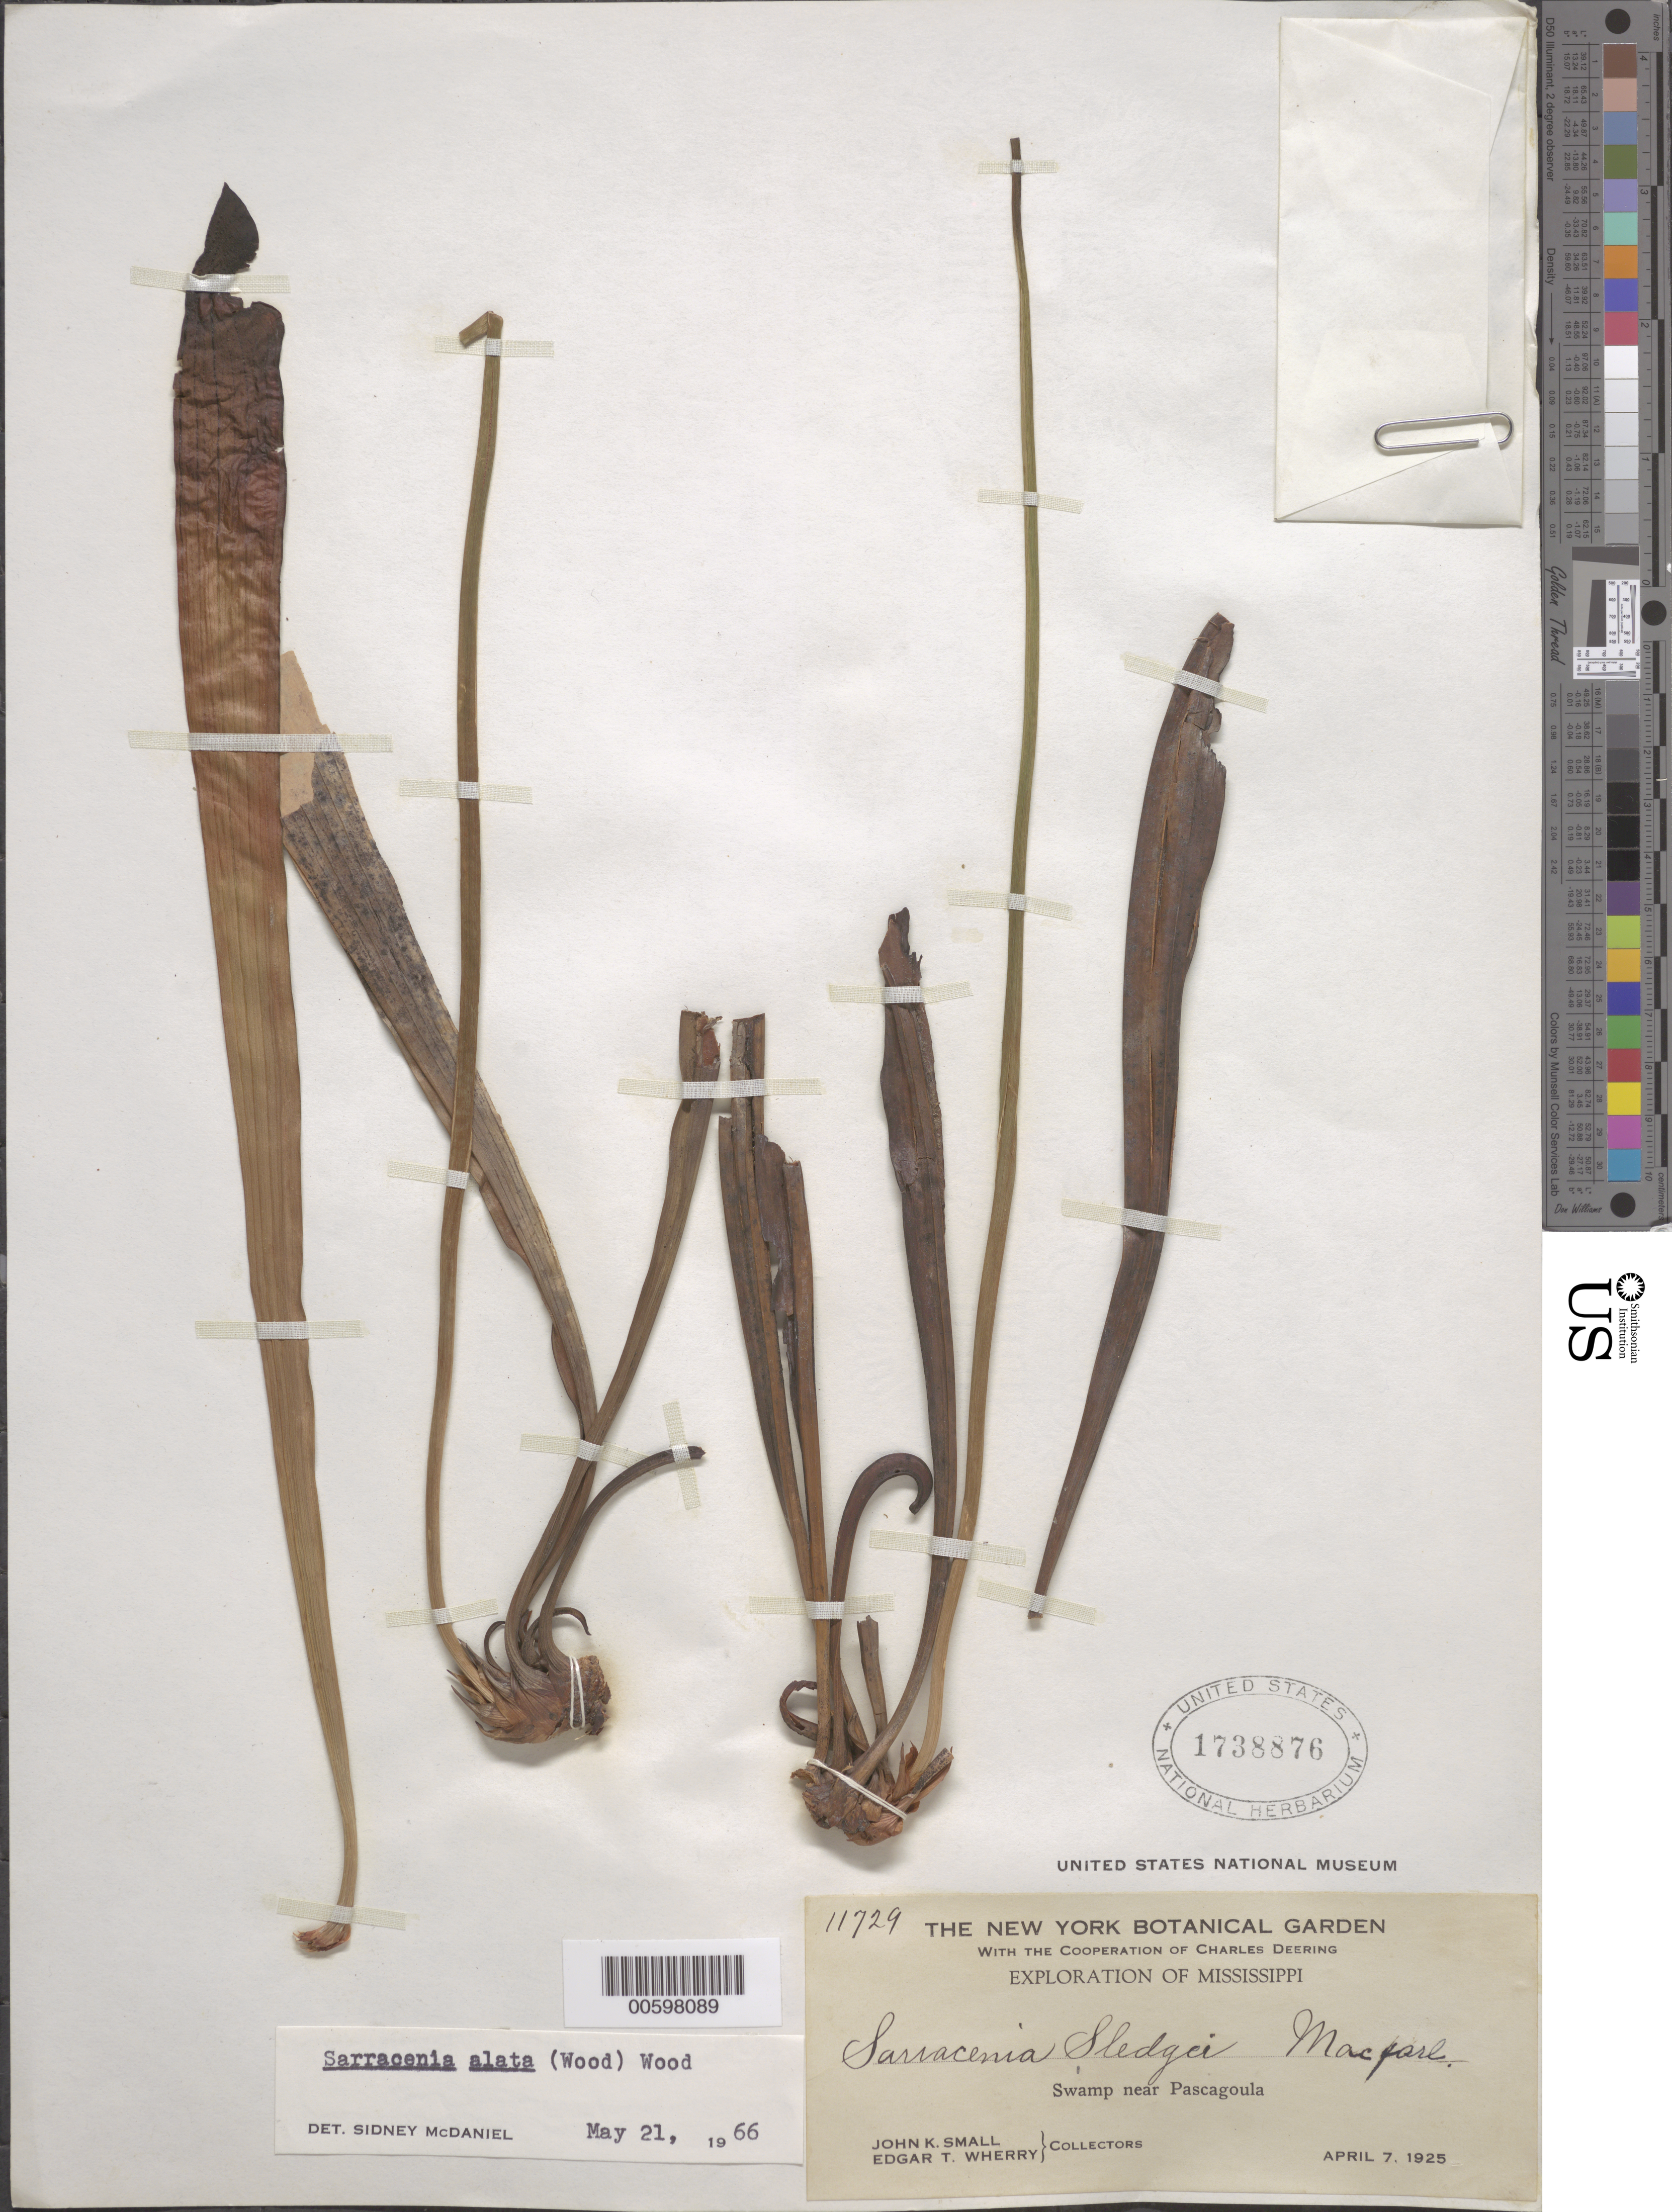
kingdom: Plantae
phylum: Tracheophyta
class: Magnoliopsida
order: Ericales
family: Sarraceniaceae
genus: Sarracenia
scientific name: Sarracenia alata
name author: (Alph. Wood) Alph. Wood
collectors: J. K. Small & E. T. Wherry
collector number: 11729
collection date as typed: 07 Apr 1925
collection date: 1925-04-07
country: United States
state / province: Mississippi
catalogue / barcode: US 1738876